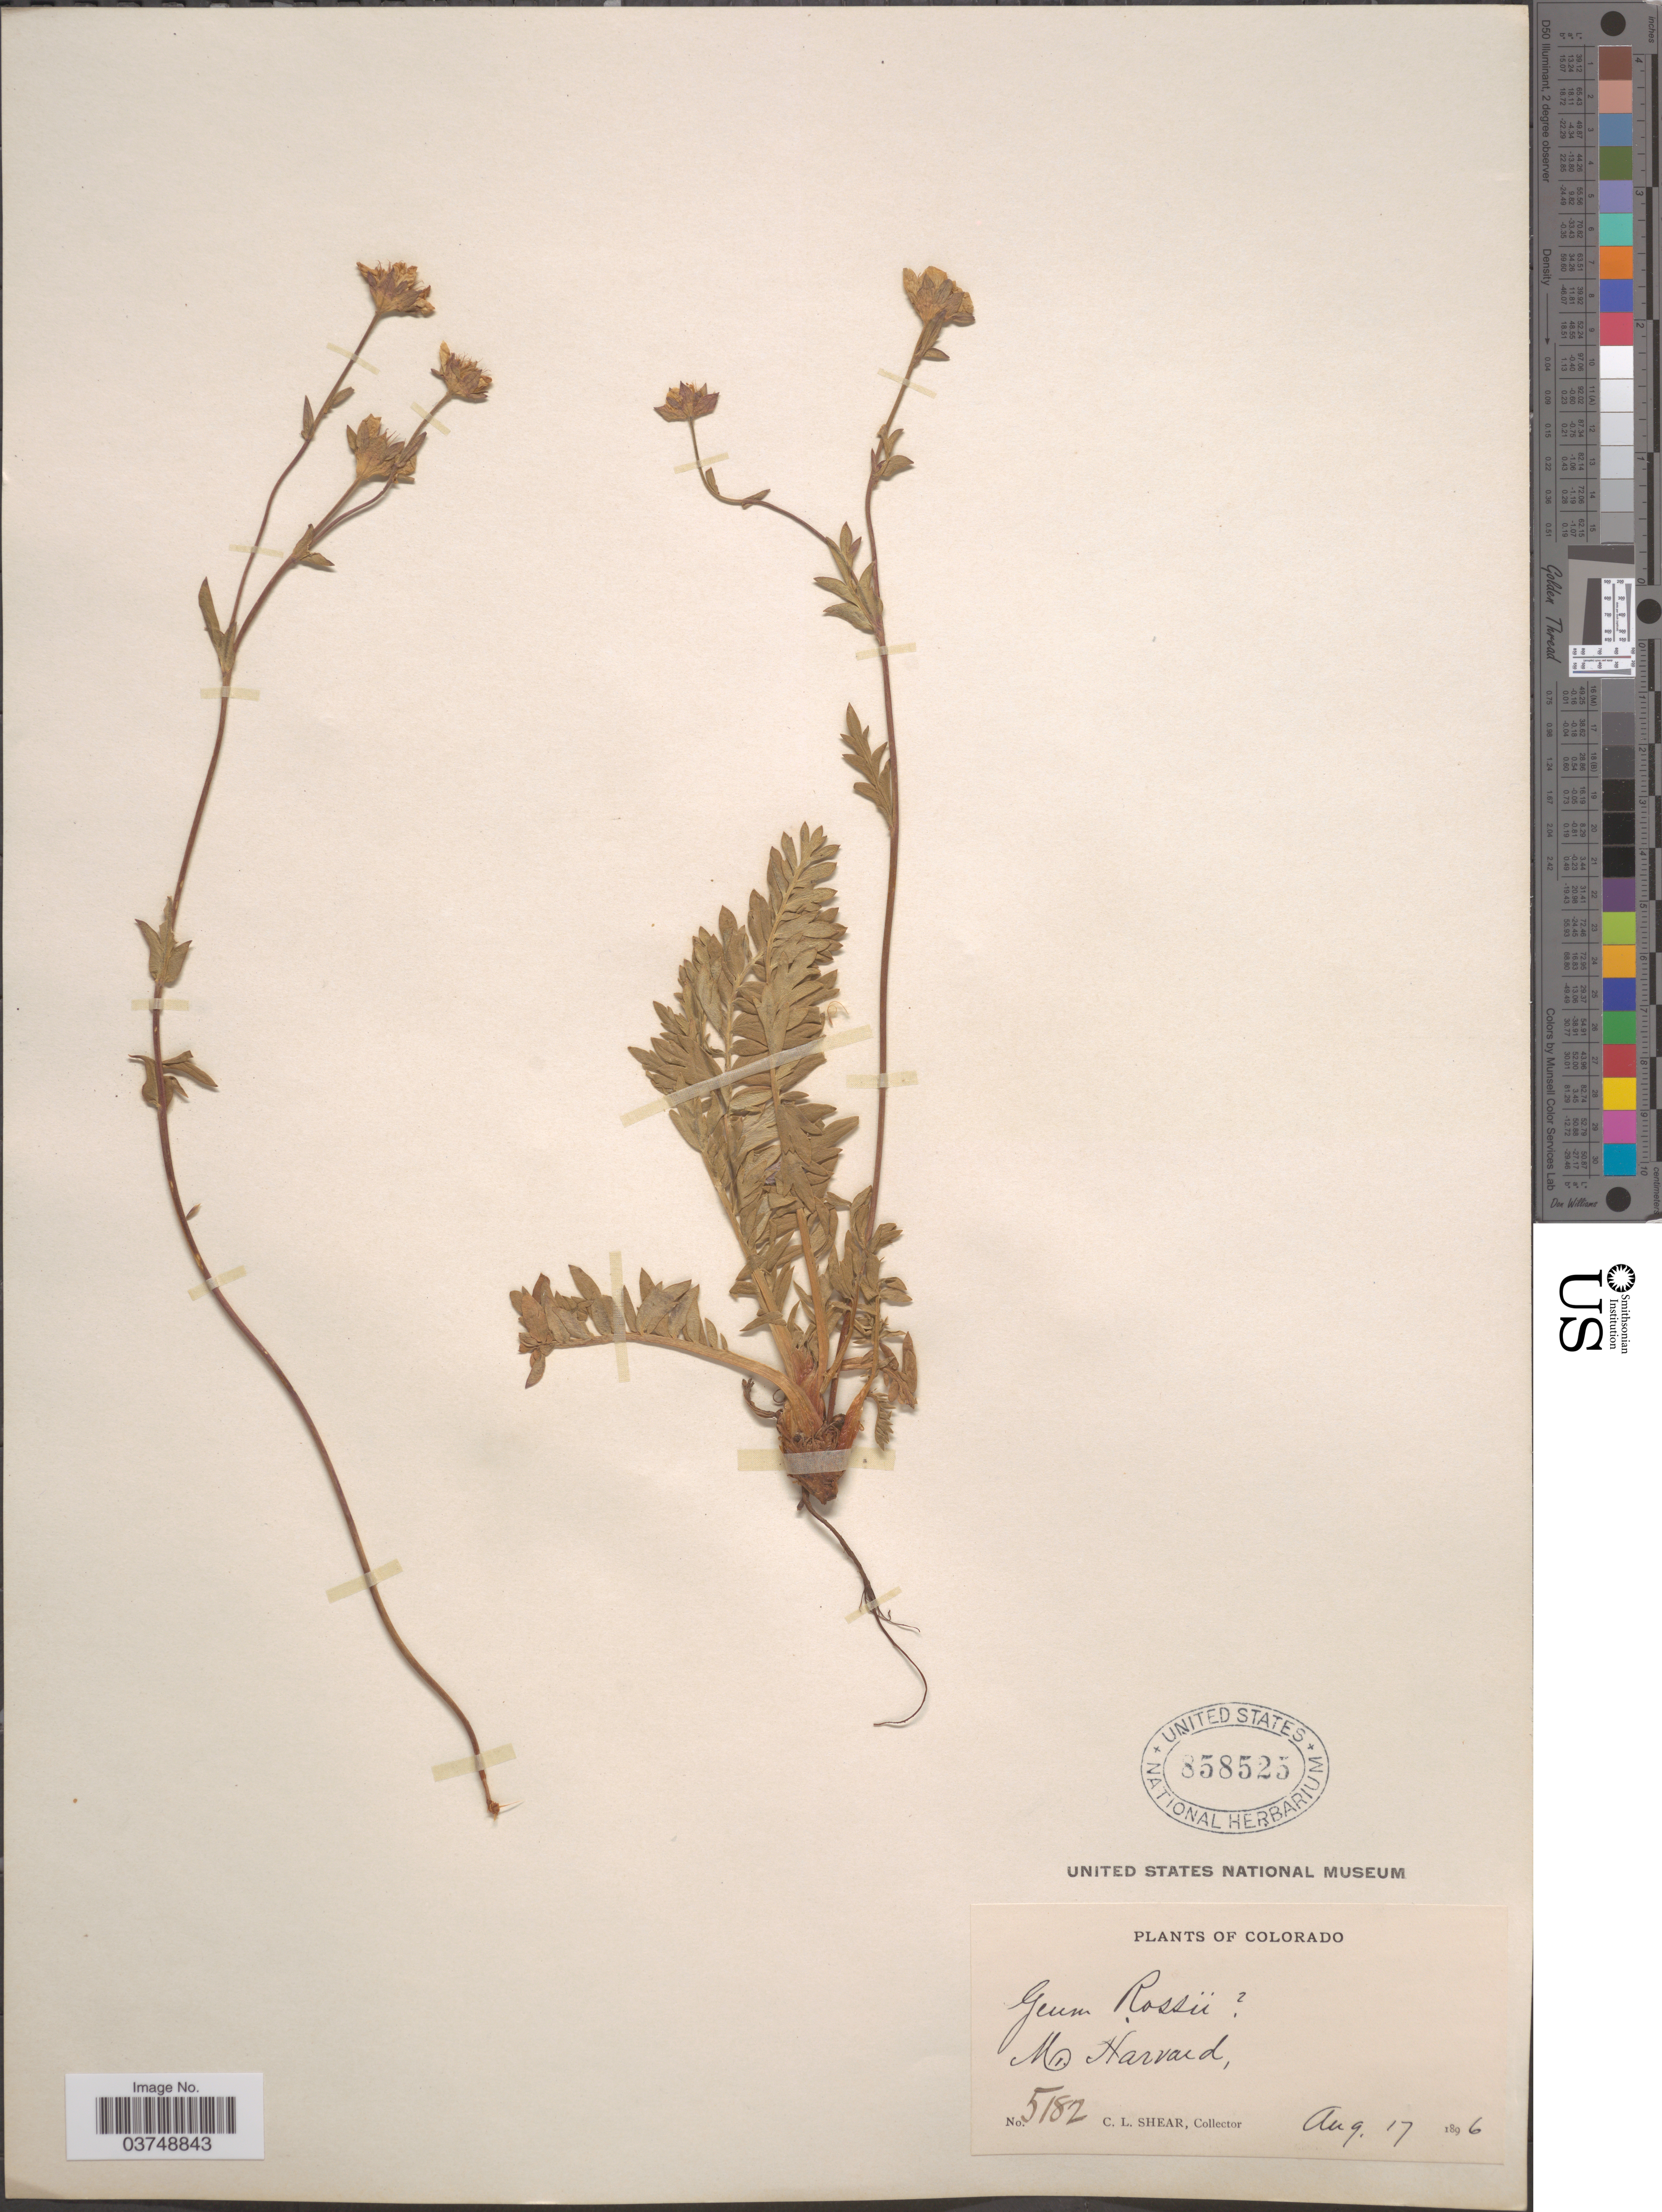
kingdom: Plantae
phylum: Tracheophyta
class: Magnoliopsida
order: Rosales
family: Rosaceae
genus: Geum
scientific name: Geum rossii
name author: (R. Br.) Ser.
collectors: C. L. Shear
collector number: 5182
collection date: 1896-08-17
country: United States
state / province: Colorado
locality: Mt. Harvard.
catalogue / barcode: US 858525